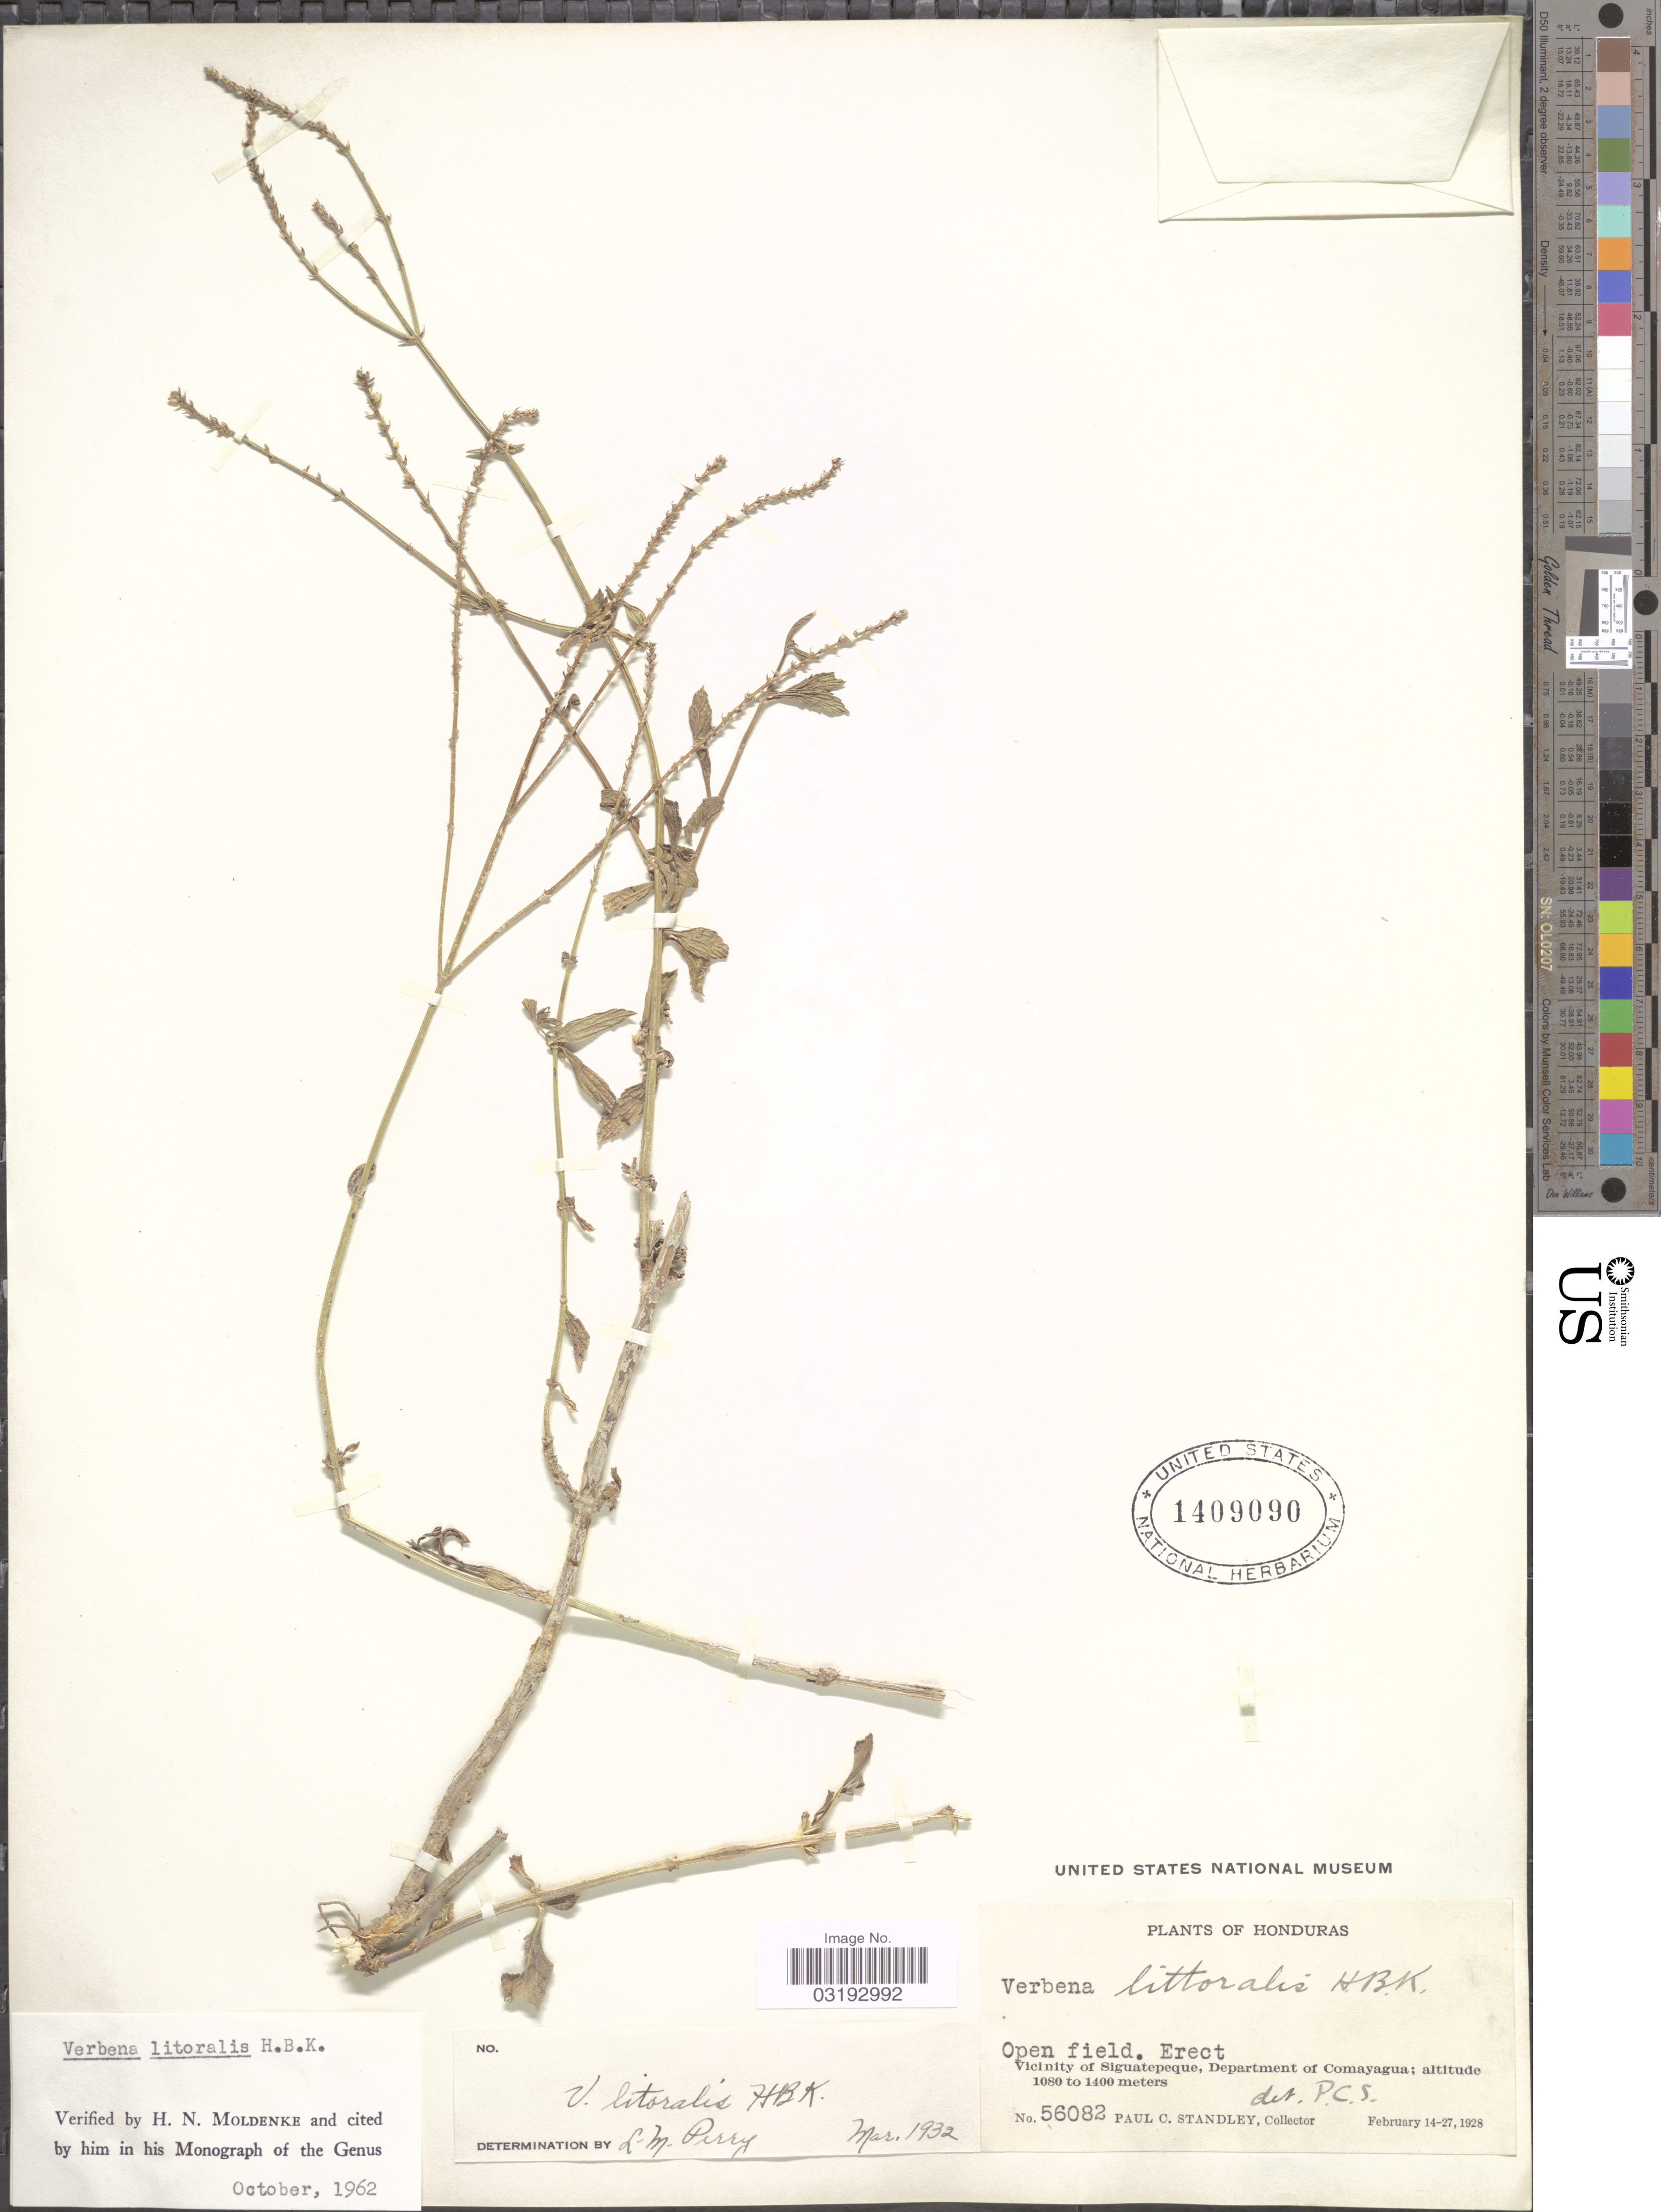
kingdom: Plantae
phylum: Tracheophyta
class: Magnoliopsida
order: Lamiales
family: Verbenaceae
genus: Verbena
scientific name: Verbena litoralis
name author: Kunth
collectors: P. C. Standley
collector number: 56082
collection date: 1928-02-14/1928-02-27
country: Honduras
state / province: Comayagua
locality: Vicinity of Siguatepeque, Department of Comayagua.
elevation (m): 1080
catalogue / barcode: US 1409090